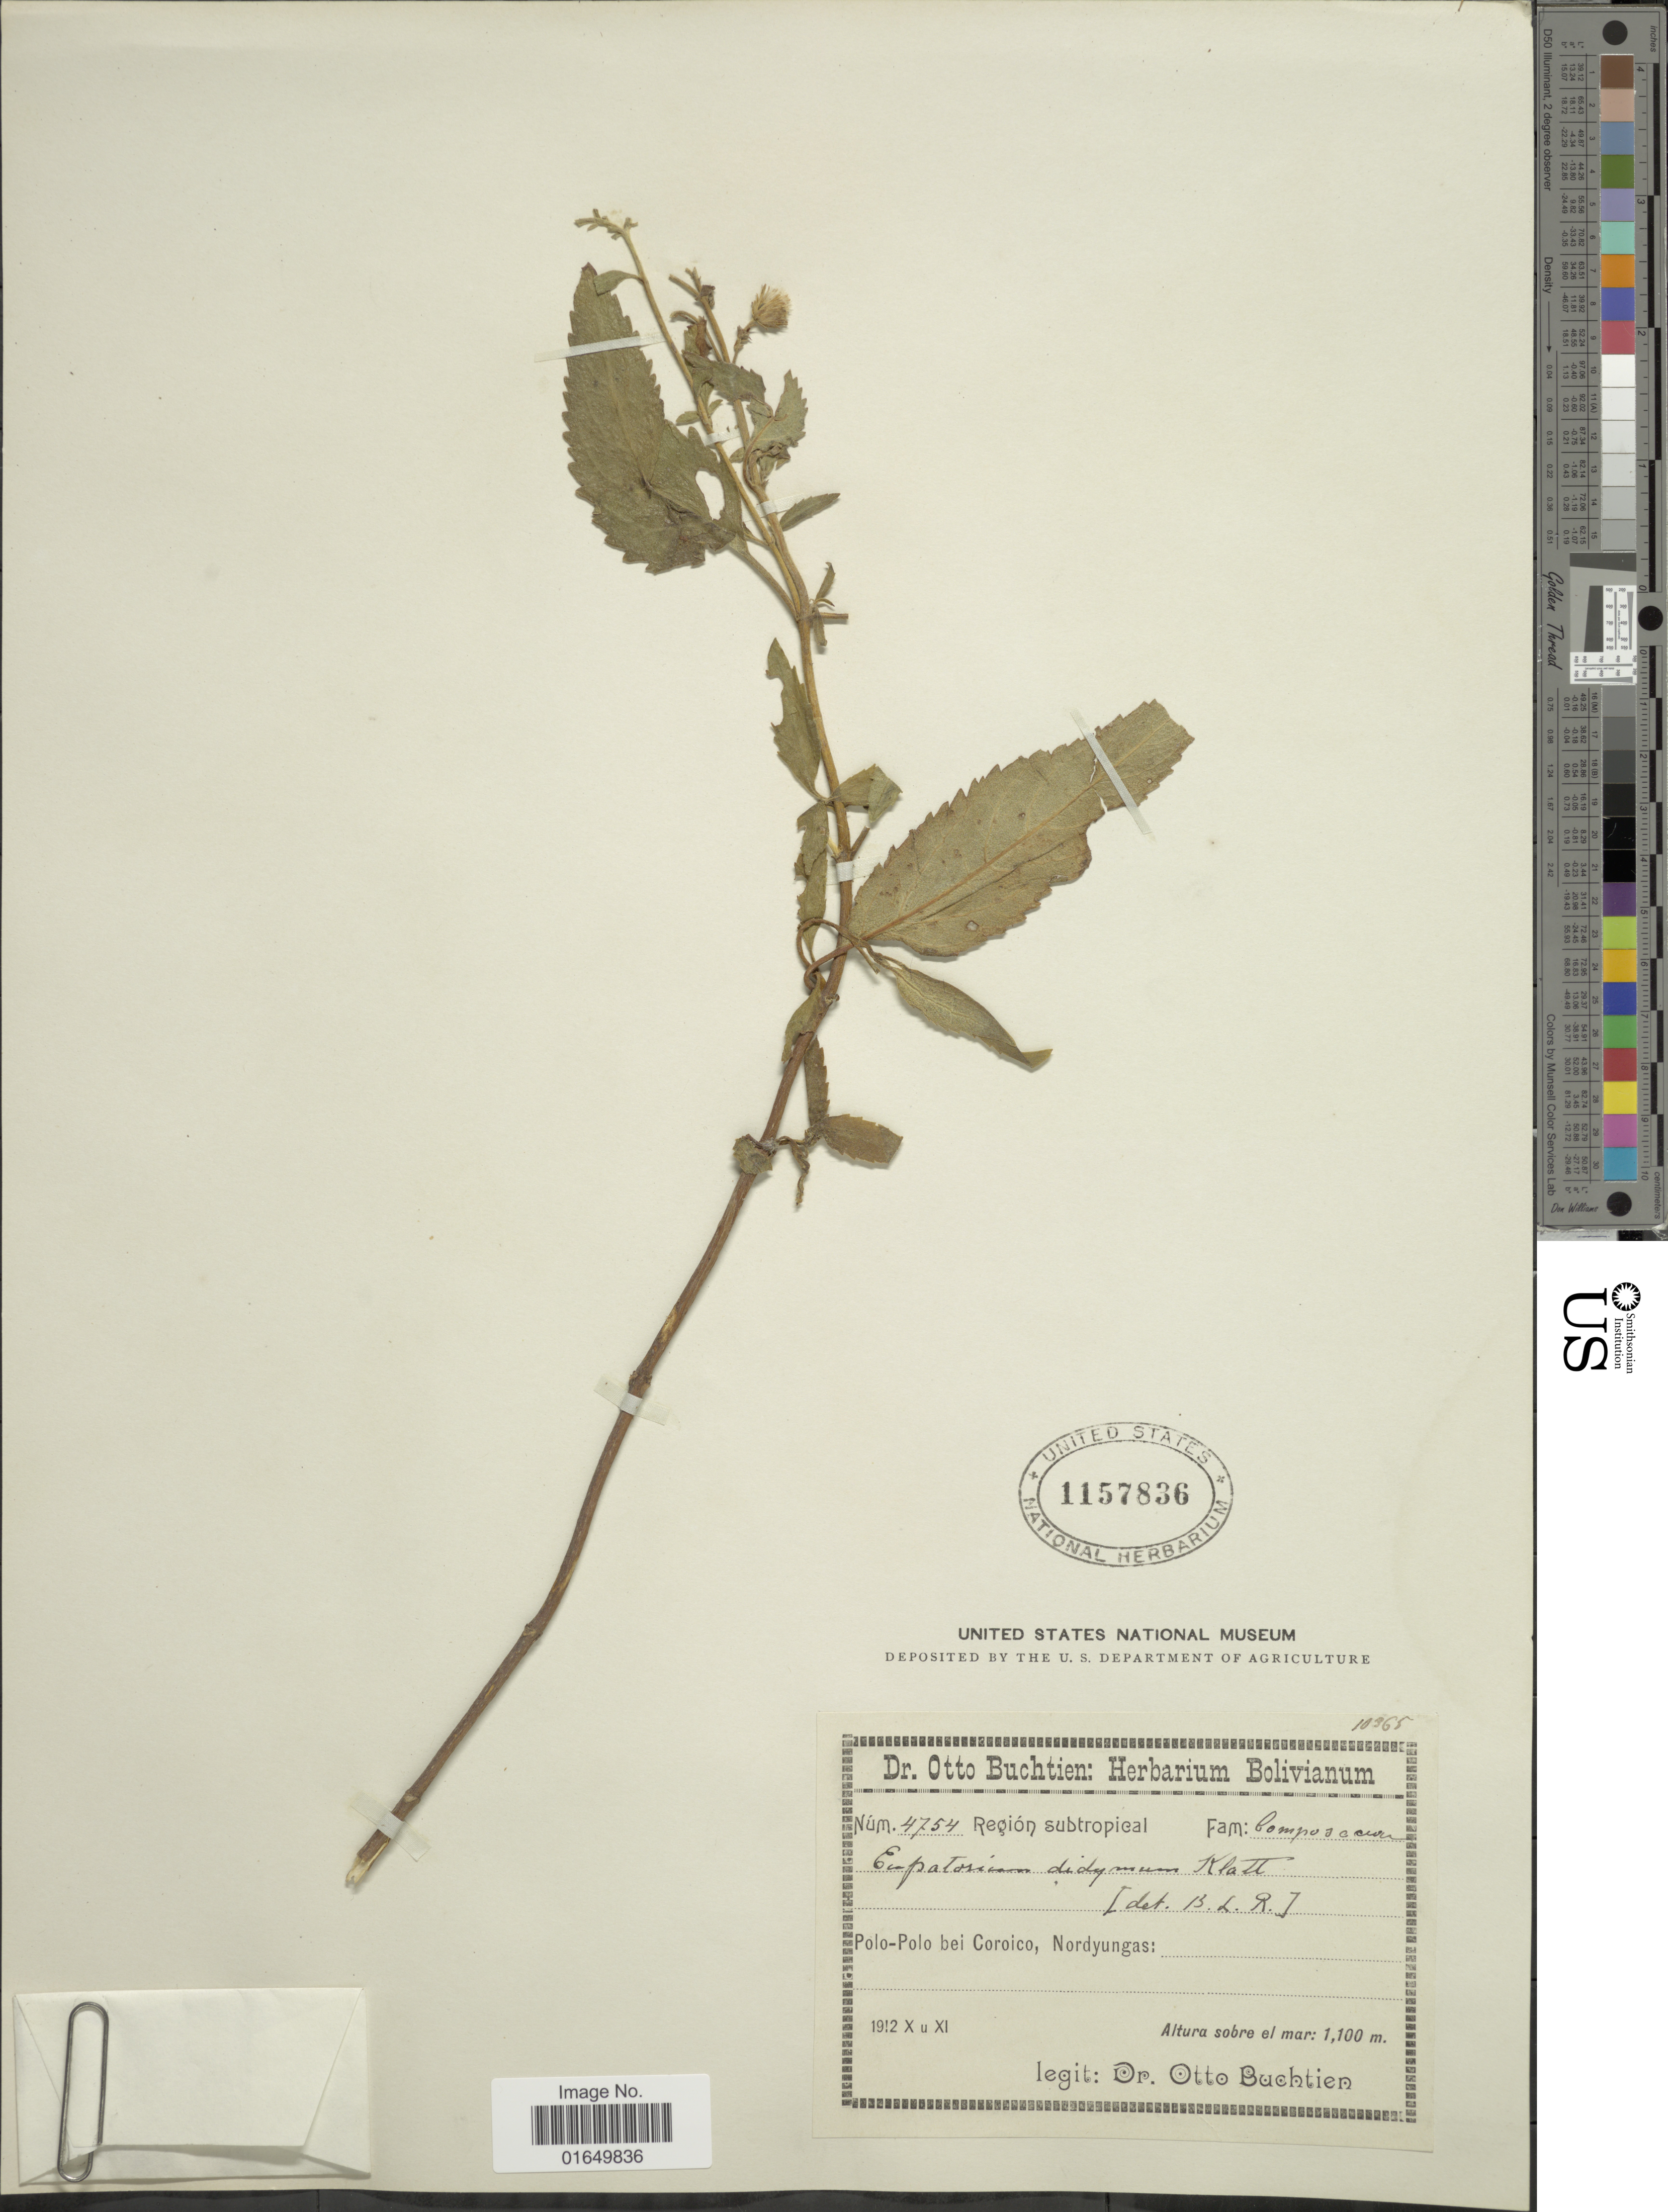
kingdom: Plantae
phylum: Tracheophyta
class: Magnoliopsida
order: Asterales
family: Asteraceae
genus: Heterocondylus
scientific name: Heterocondylus didymum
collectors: O. Buchtien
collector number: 4754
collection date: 1912-10/1912-11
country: Bolivia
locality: Región subtropical. Polo-Polo bei Coroico, Nordyungas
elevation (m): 1100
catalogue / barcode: US 1157836